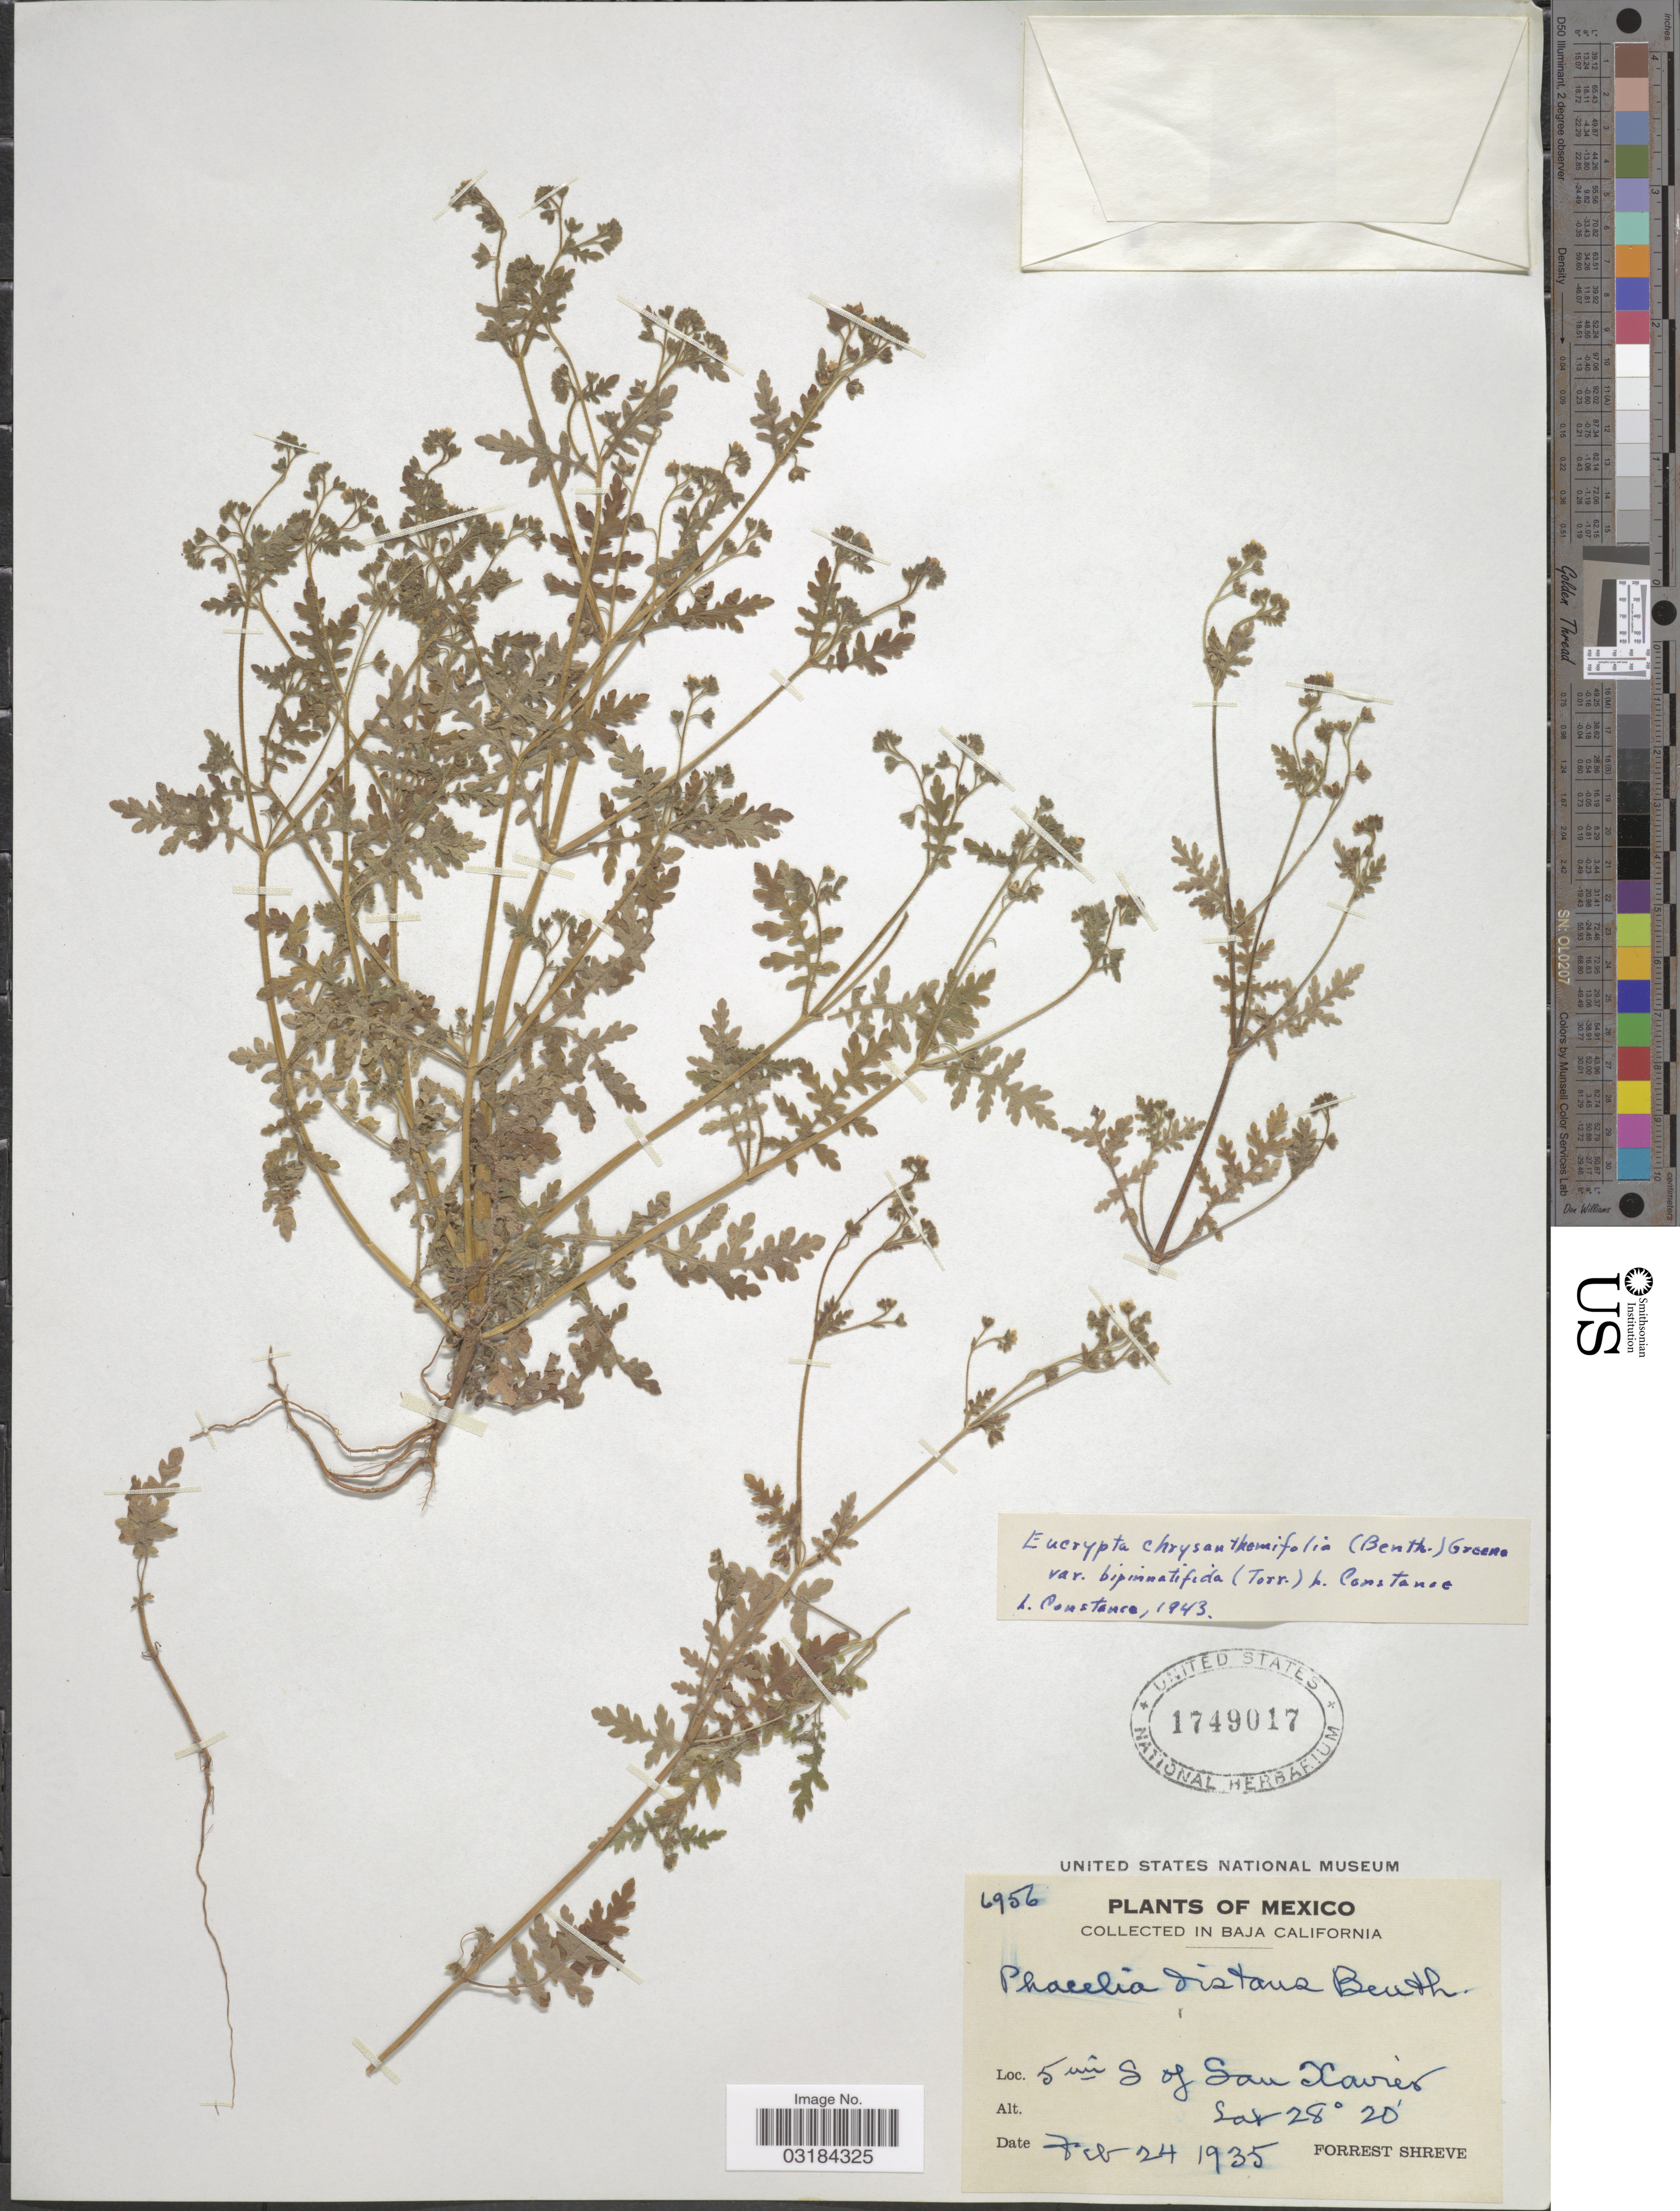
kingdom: Plantae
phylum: Tracheophyta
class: Magnoliopsida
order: Boraginales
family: Hydrophyllaceae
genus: Eucrypta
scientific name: Eucrypta chrysanthemifolia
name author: (Benth.) Greene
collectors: F. Shreve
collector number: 6956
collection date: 1935-02-24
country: Mexico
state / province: Baja California Sur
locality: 5 mi S of San Xavier.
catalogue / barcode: US 1749017